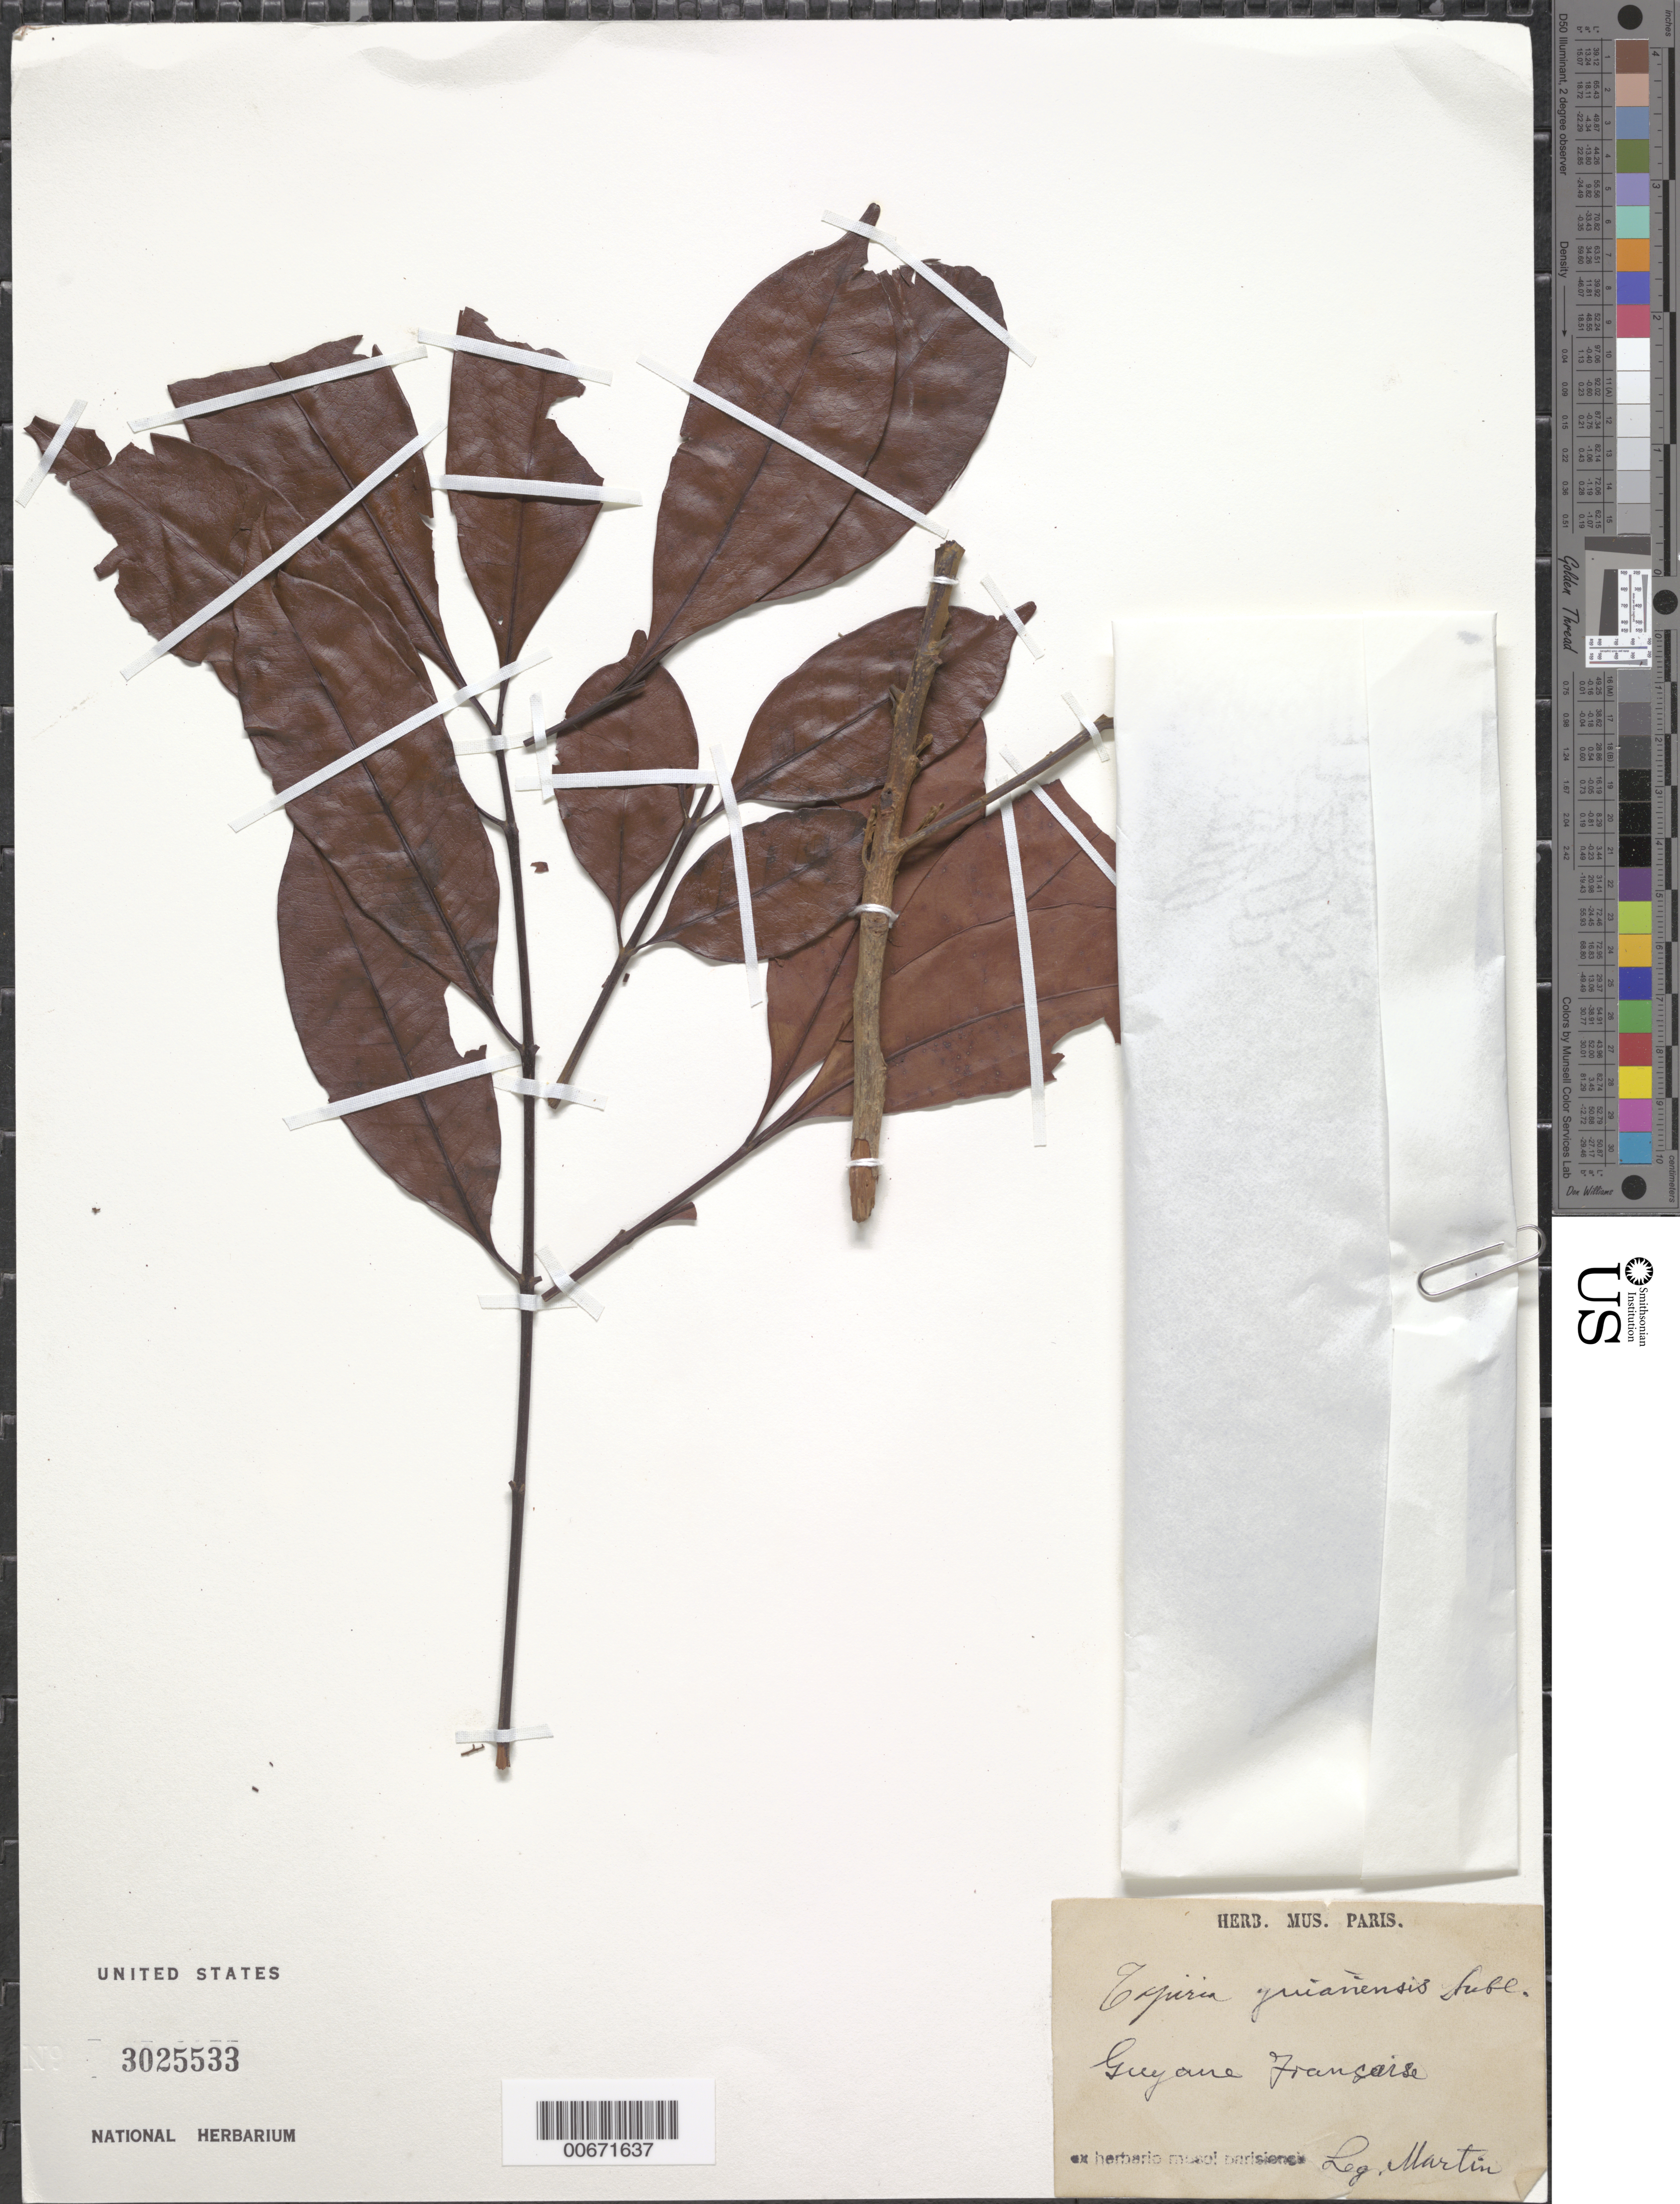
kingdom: Plantae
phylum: Tracheophyta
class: Magnoliopsida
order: Sapindales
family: Anacardiaceae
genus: Tapirira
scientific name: Tapirira guianensis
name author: Aubl.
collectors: J. Martin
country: French Guiana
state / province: Cayenne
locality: Cayenne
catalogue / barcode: US 3025533